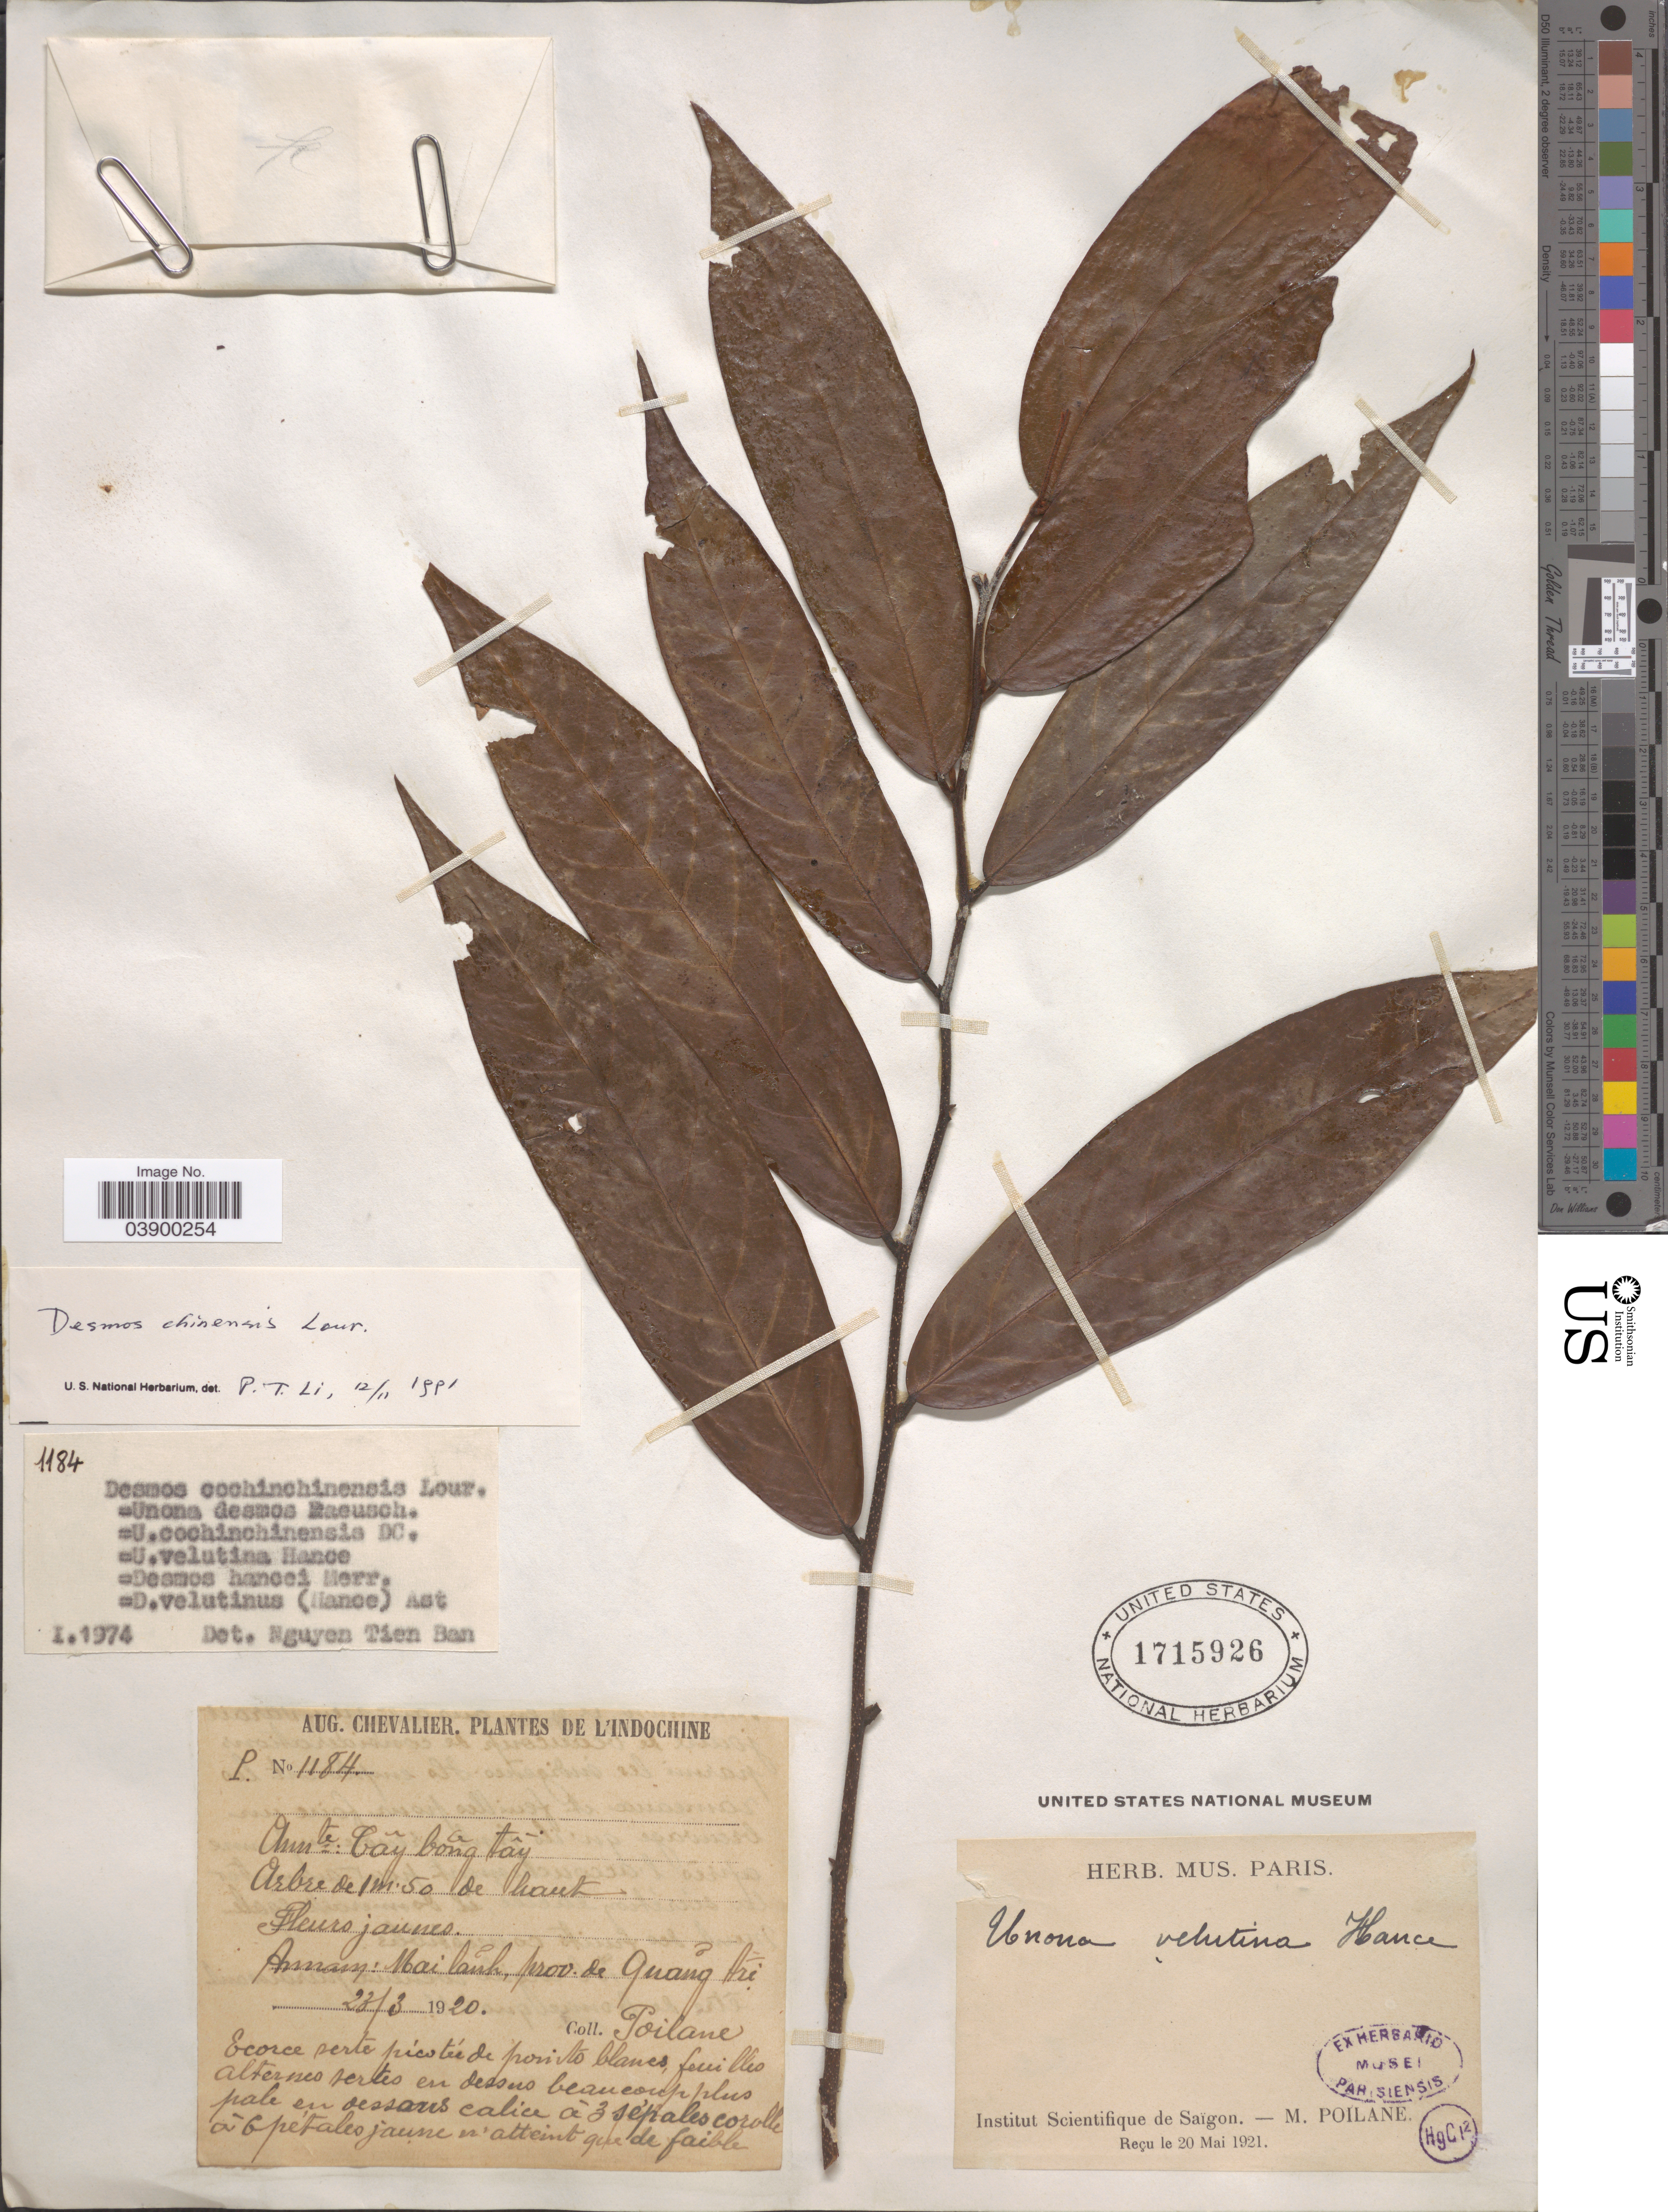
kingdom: Plantae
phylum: Tracheophyta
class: Magnoliopsida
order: Magnoliales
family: Annonaceae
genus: Desmos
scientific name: Desmos chinensis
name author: Lour.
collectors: M. Poilane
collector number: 1184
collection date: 1920-03-23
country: Vietnam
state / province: Quang Tri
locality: Indochine. Annam: Mai lanh.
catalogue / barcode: US 1715926